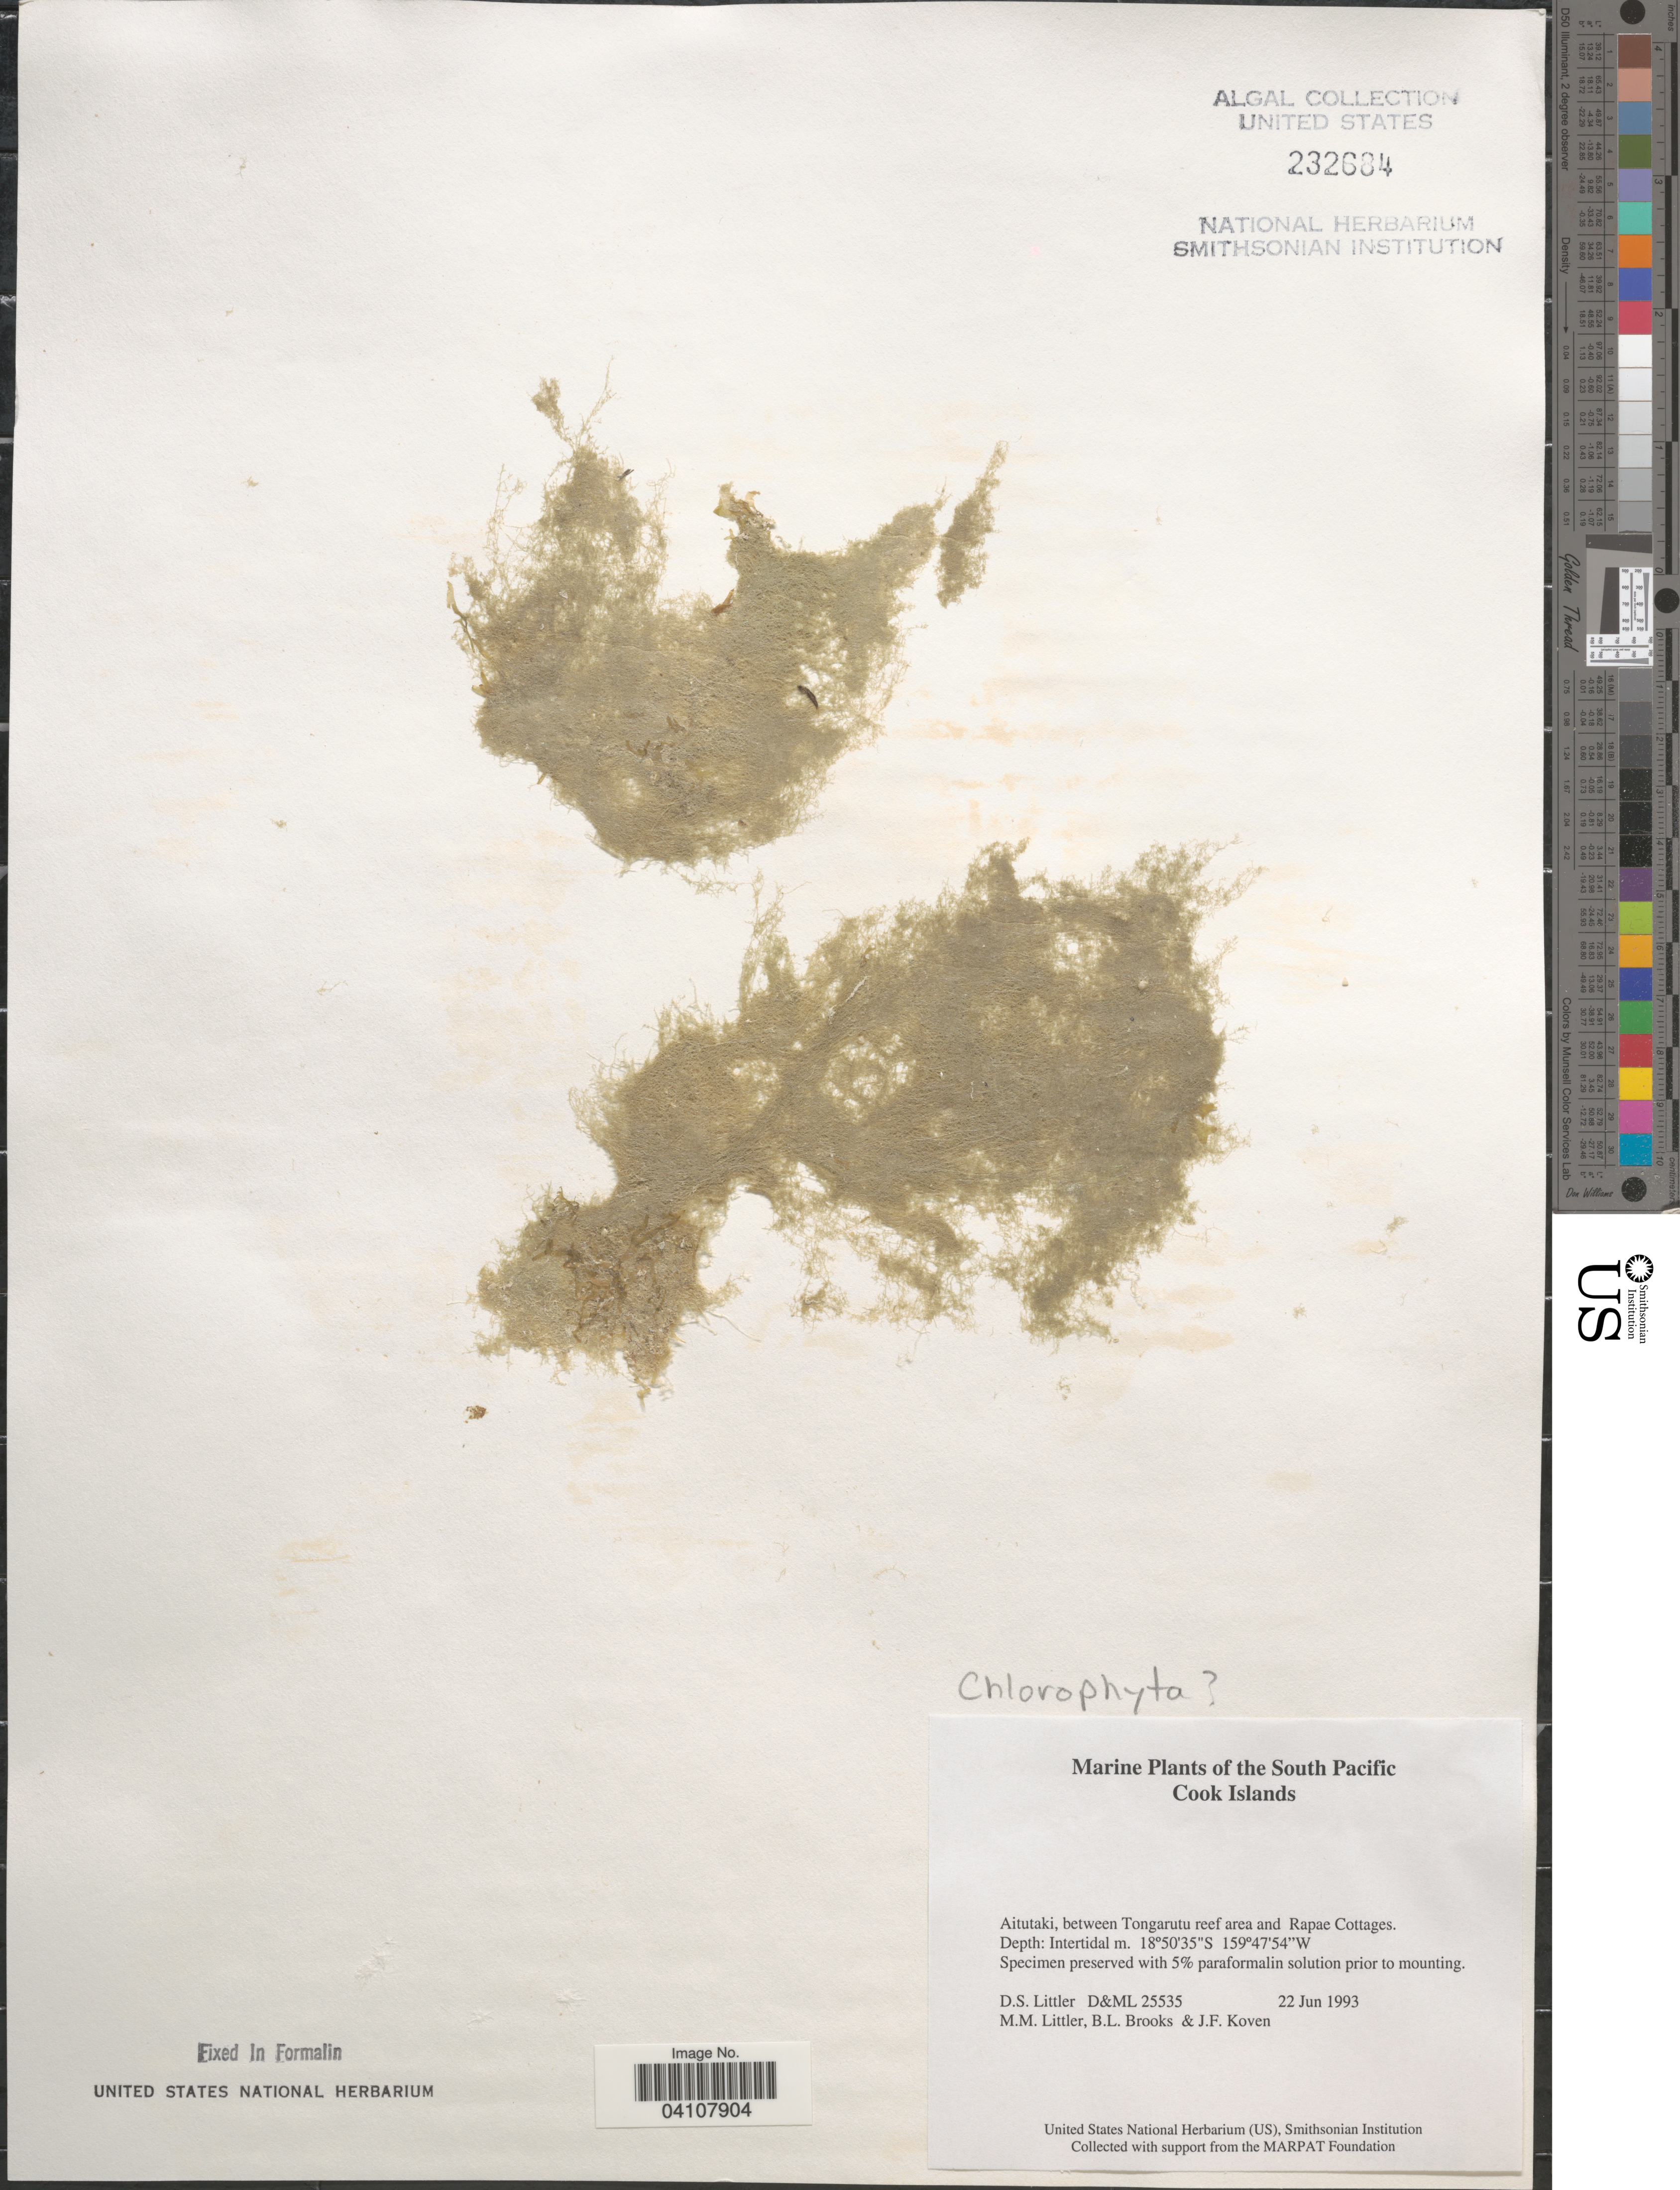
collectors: D. S. Littler, B. Brooks & J. Koven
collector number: D&ML25535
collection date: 1993-06-22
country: Cook Islands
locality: The South Pacific. Aitutaki, between Tongarutu reef area and Rapae Cottages.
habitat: Intertidal.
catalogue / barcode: US 232684